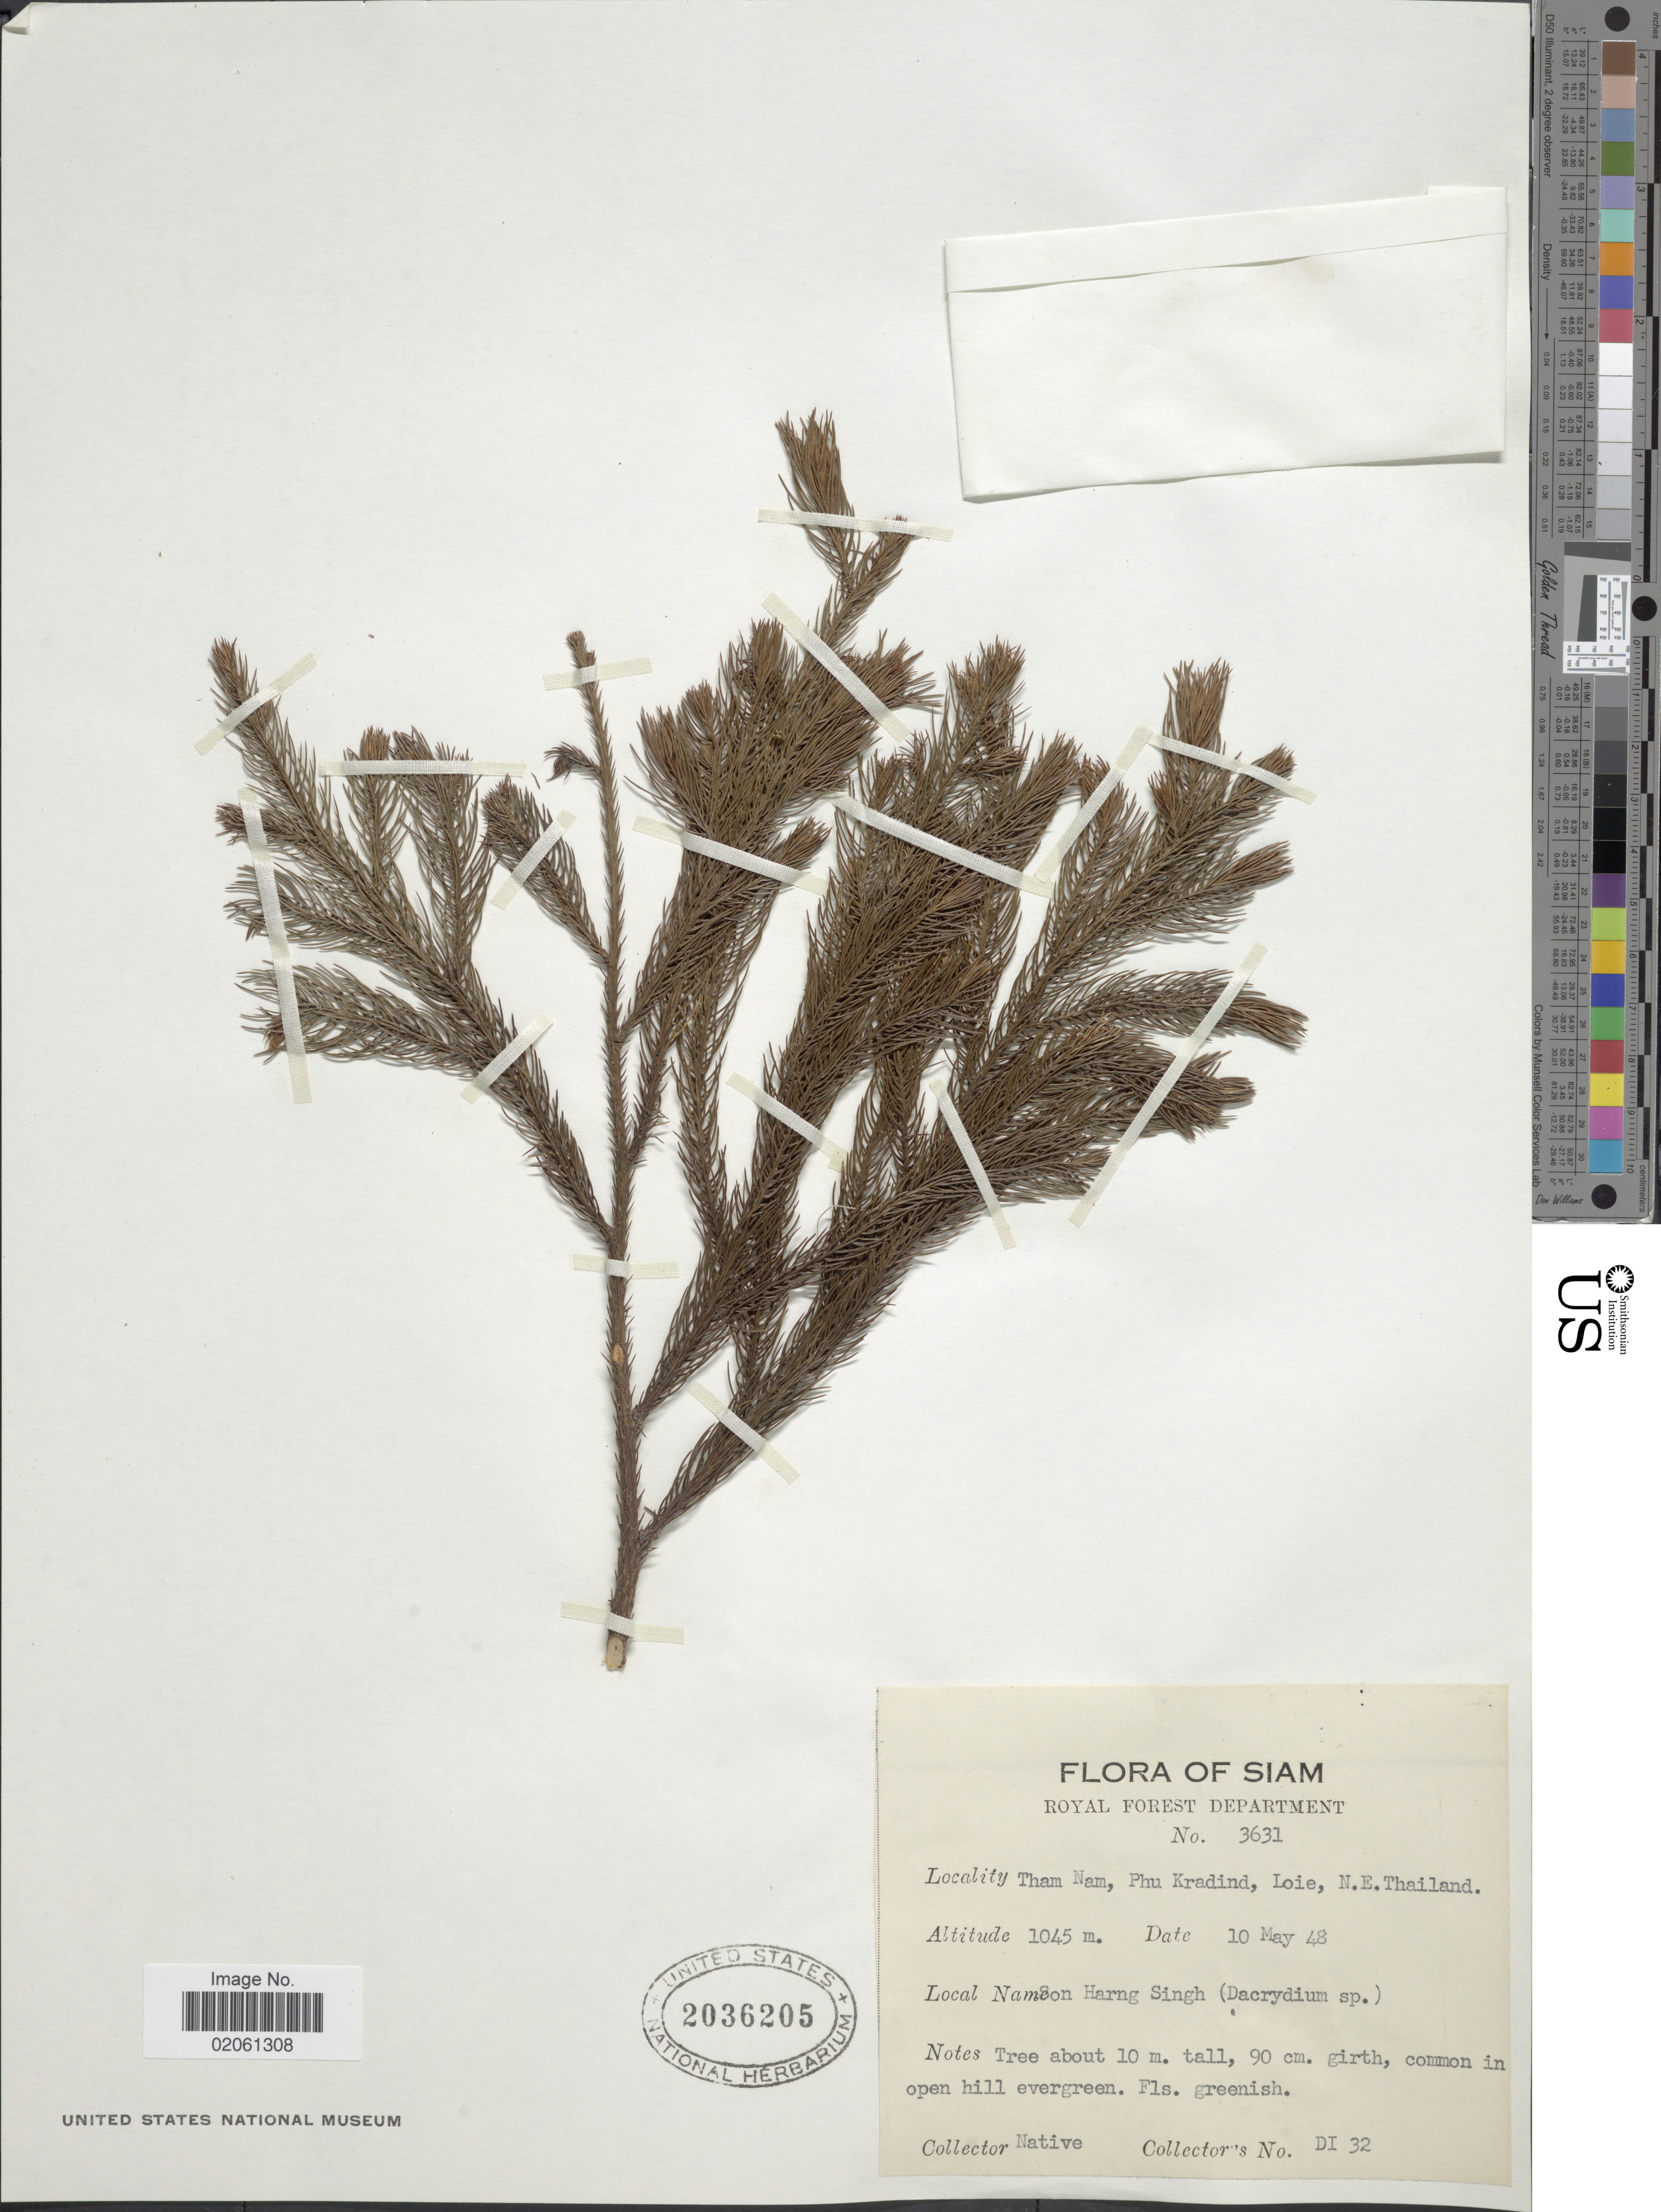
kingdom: Plantae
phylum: Tracheophyta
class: Pinopsida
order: Pinales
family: Podocarpaceae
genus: Dacrydium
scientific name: Dacrydium sp.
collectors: Native collector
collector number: DI 32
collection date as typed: Transcribed d/m/y: 10/5/48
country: Thailand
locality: Siam. Son Harng Singh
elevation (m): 1045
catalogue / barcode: US 2036205